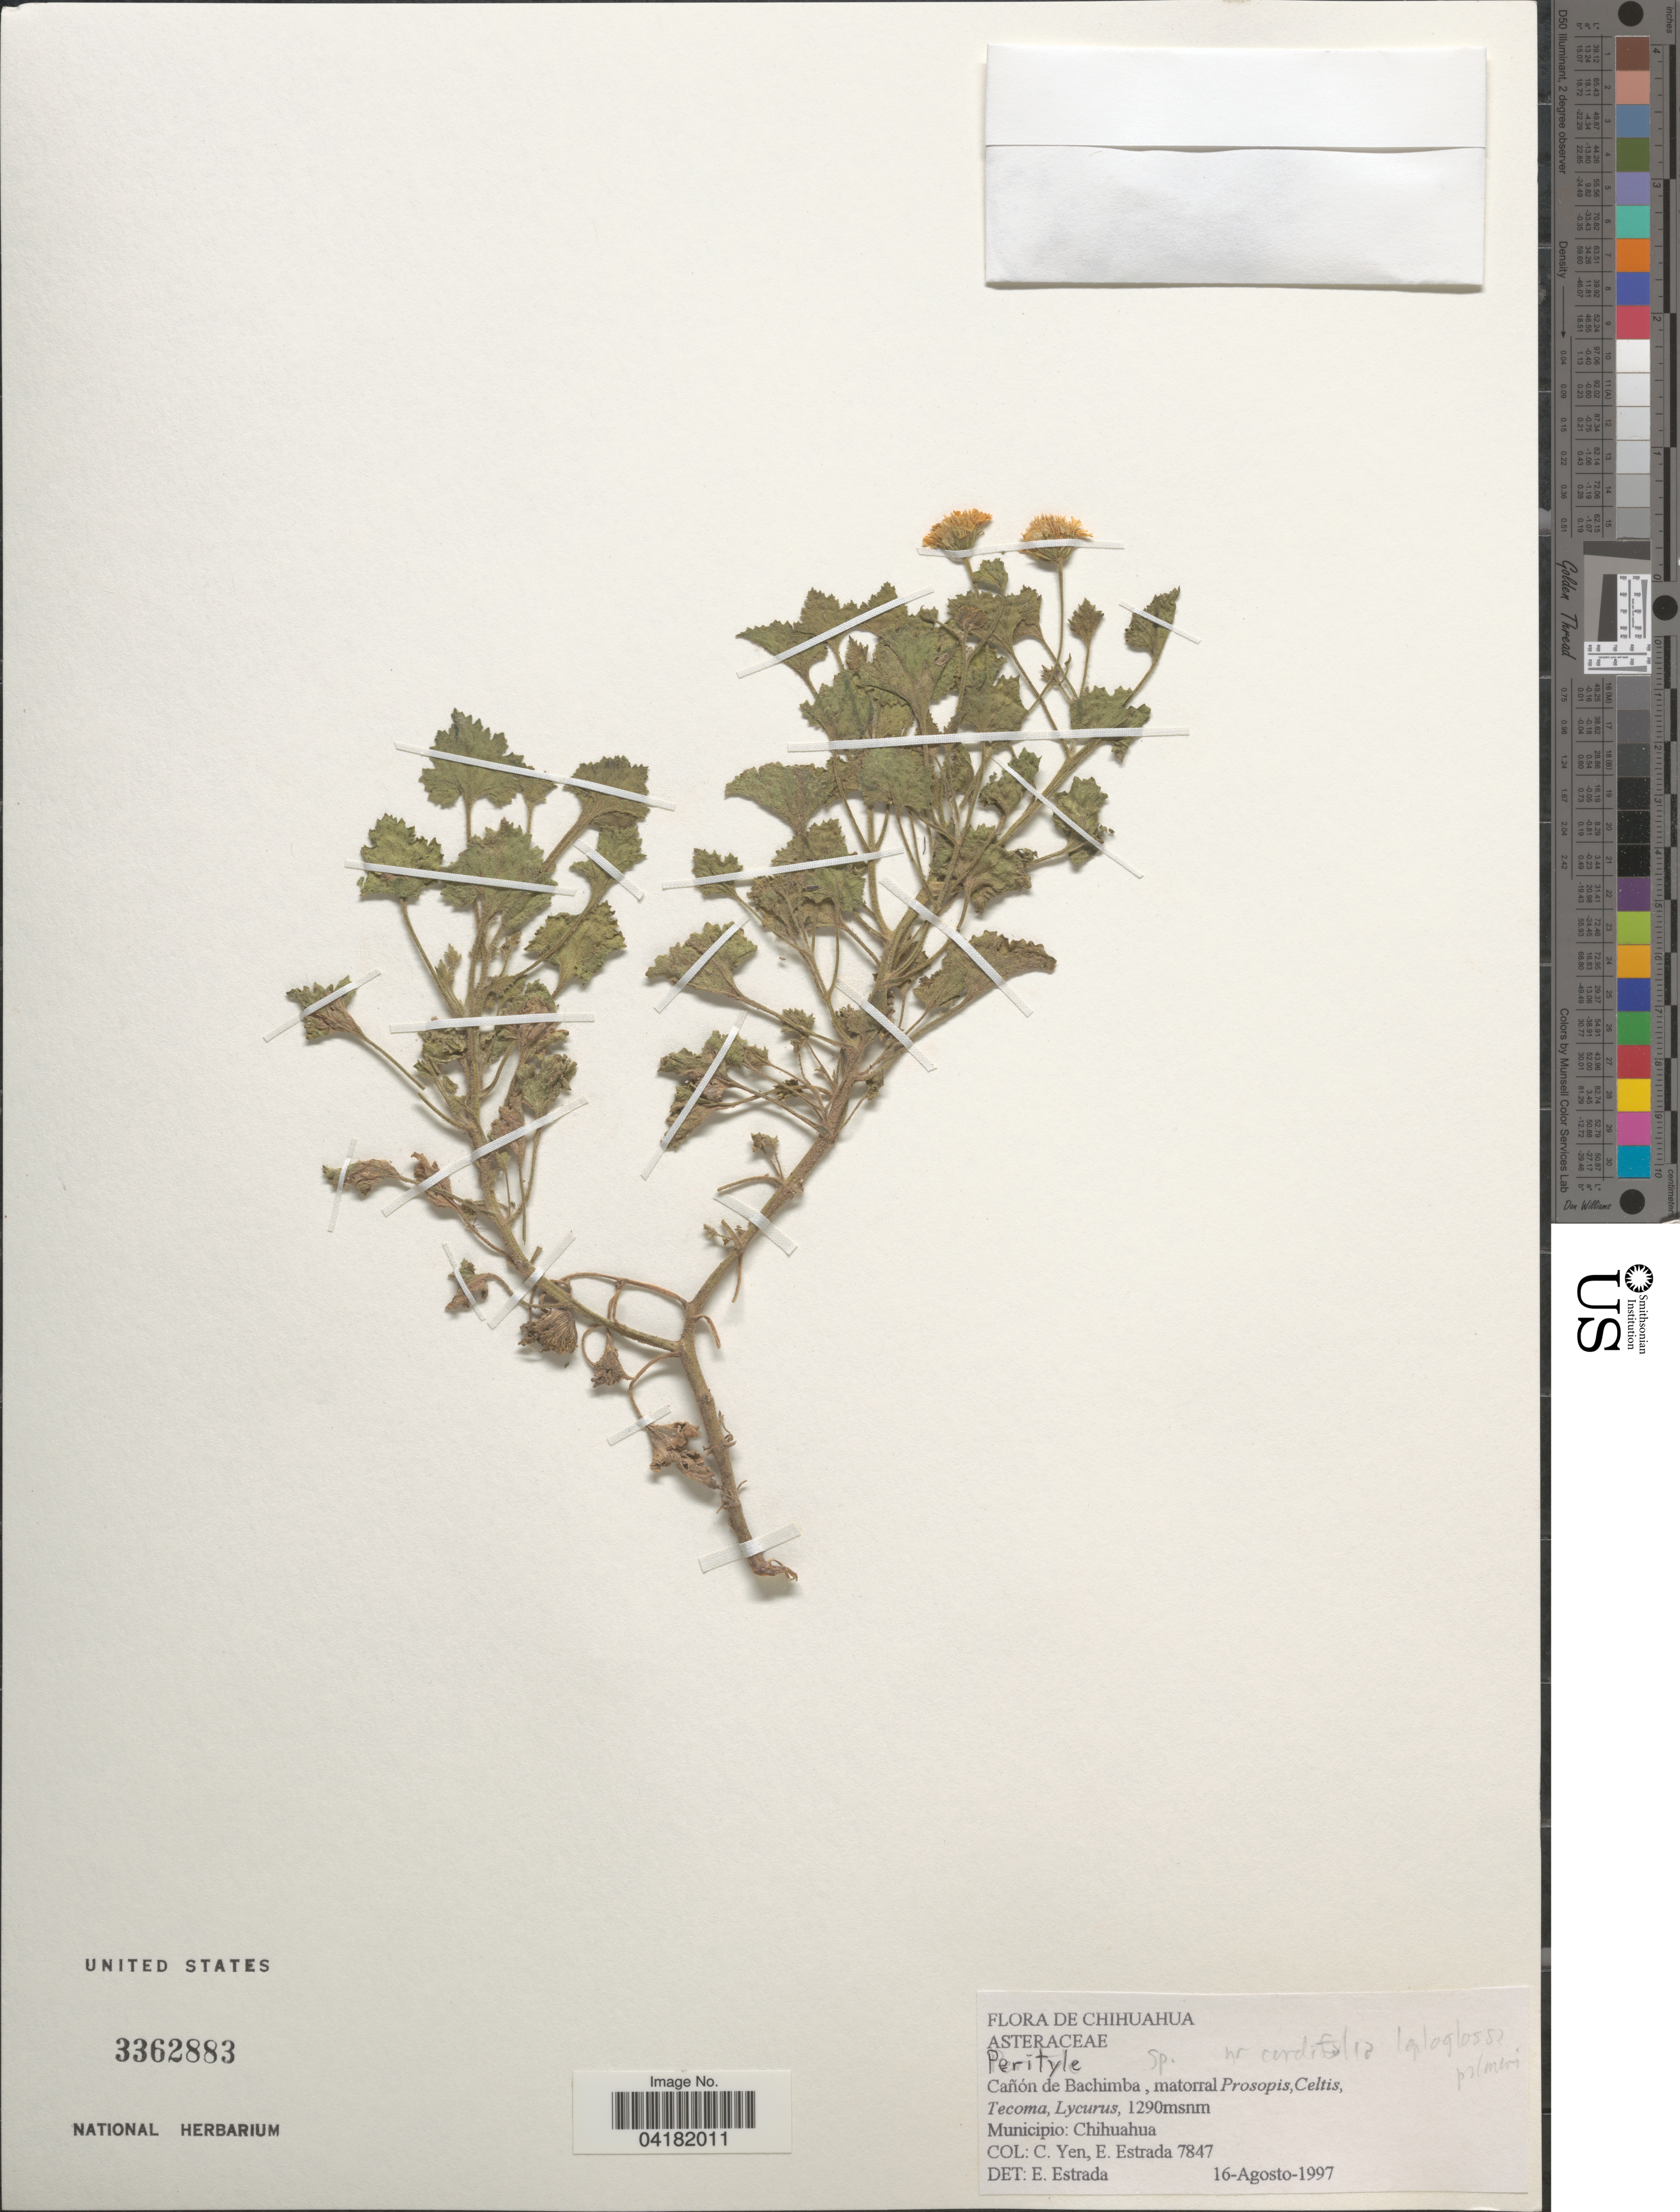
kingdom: Plantae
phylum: Tracheophyta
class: Magnoliopsida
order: Asterales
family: Asteraceae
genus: Perityle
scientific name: Perityle sp.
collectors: C. Yen & E. Estrada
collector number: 7847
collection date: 1997-08-16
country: Mexico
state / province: Chihuahua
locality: Cañón de Bachimba.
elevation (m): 1290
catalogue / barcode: US 3362883